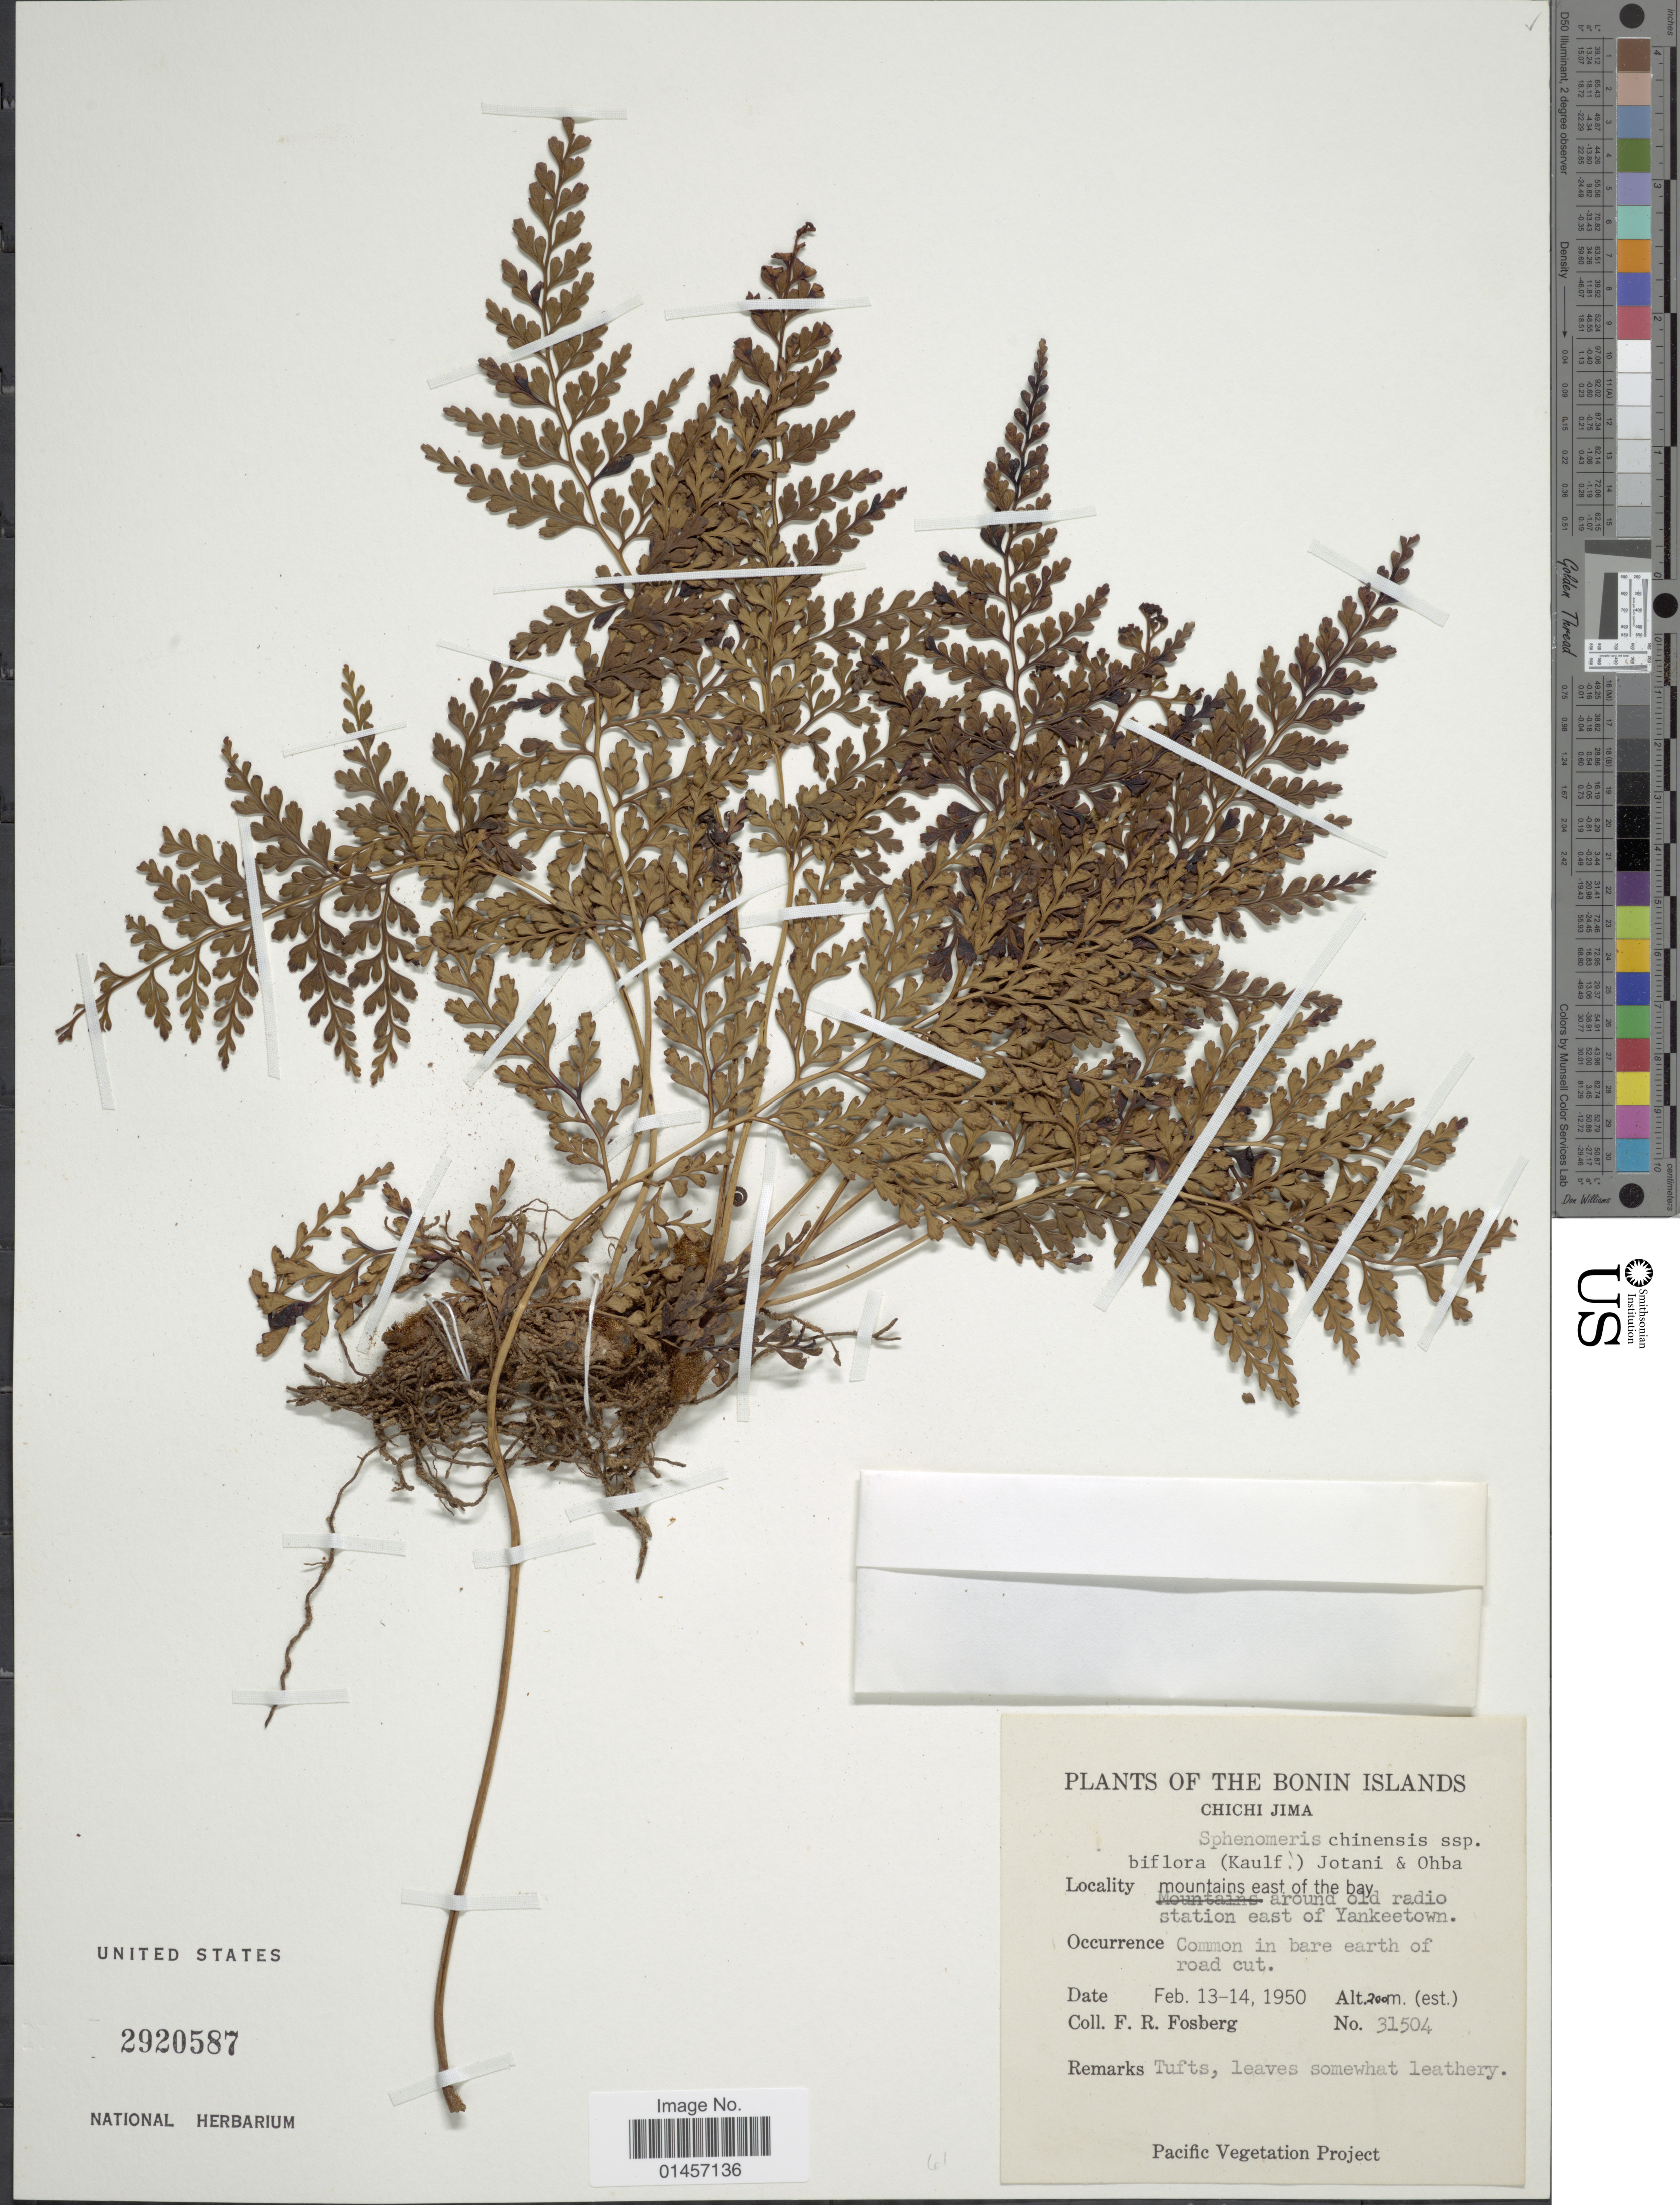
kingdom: Plantae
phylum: Tracheophyta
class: Polypodiopsida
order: Polypodiales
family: Lindsaeaceae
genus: Sphenomeris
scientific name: Sphenomeris biflora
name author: (Kaulf.) Mett.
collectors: F. R. Fosberg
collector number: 31504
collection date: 1950-02-13/1950-02-14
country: Japan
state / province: Tokyo, Federal City of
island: Bonin Islands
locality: The Bonin Islands, Chichi Jima, mountains east of the Bay, around Old radio station east of Yankeetown, common in bare earth of road cut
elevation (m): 200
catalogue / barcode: US 2920587